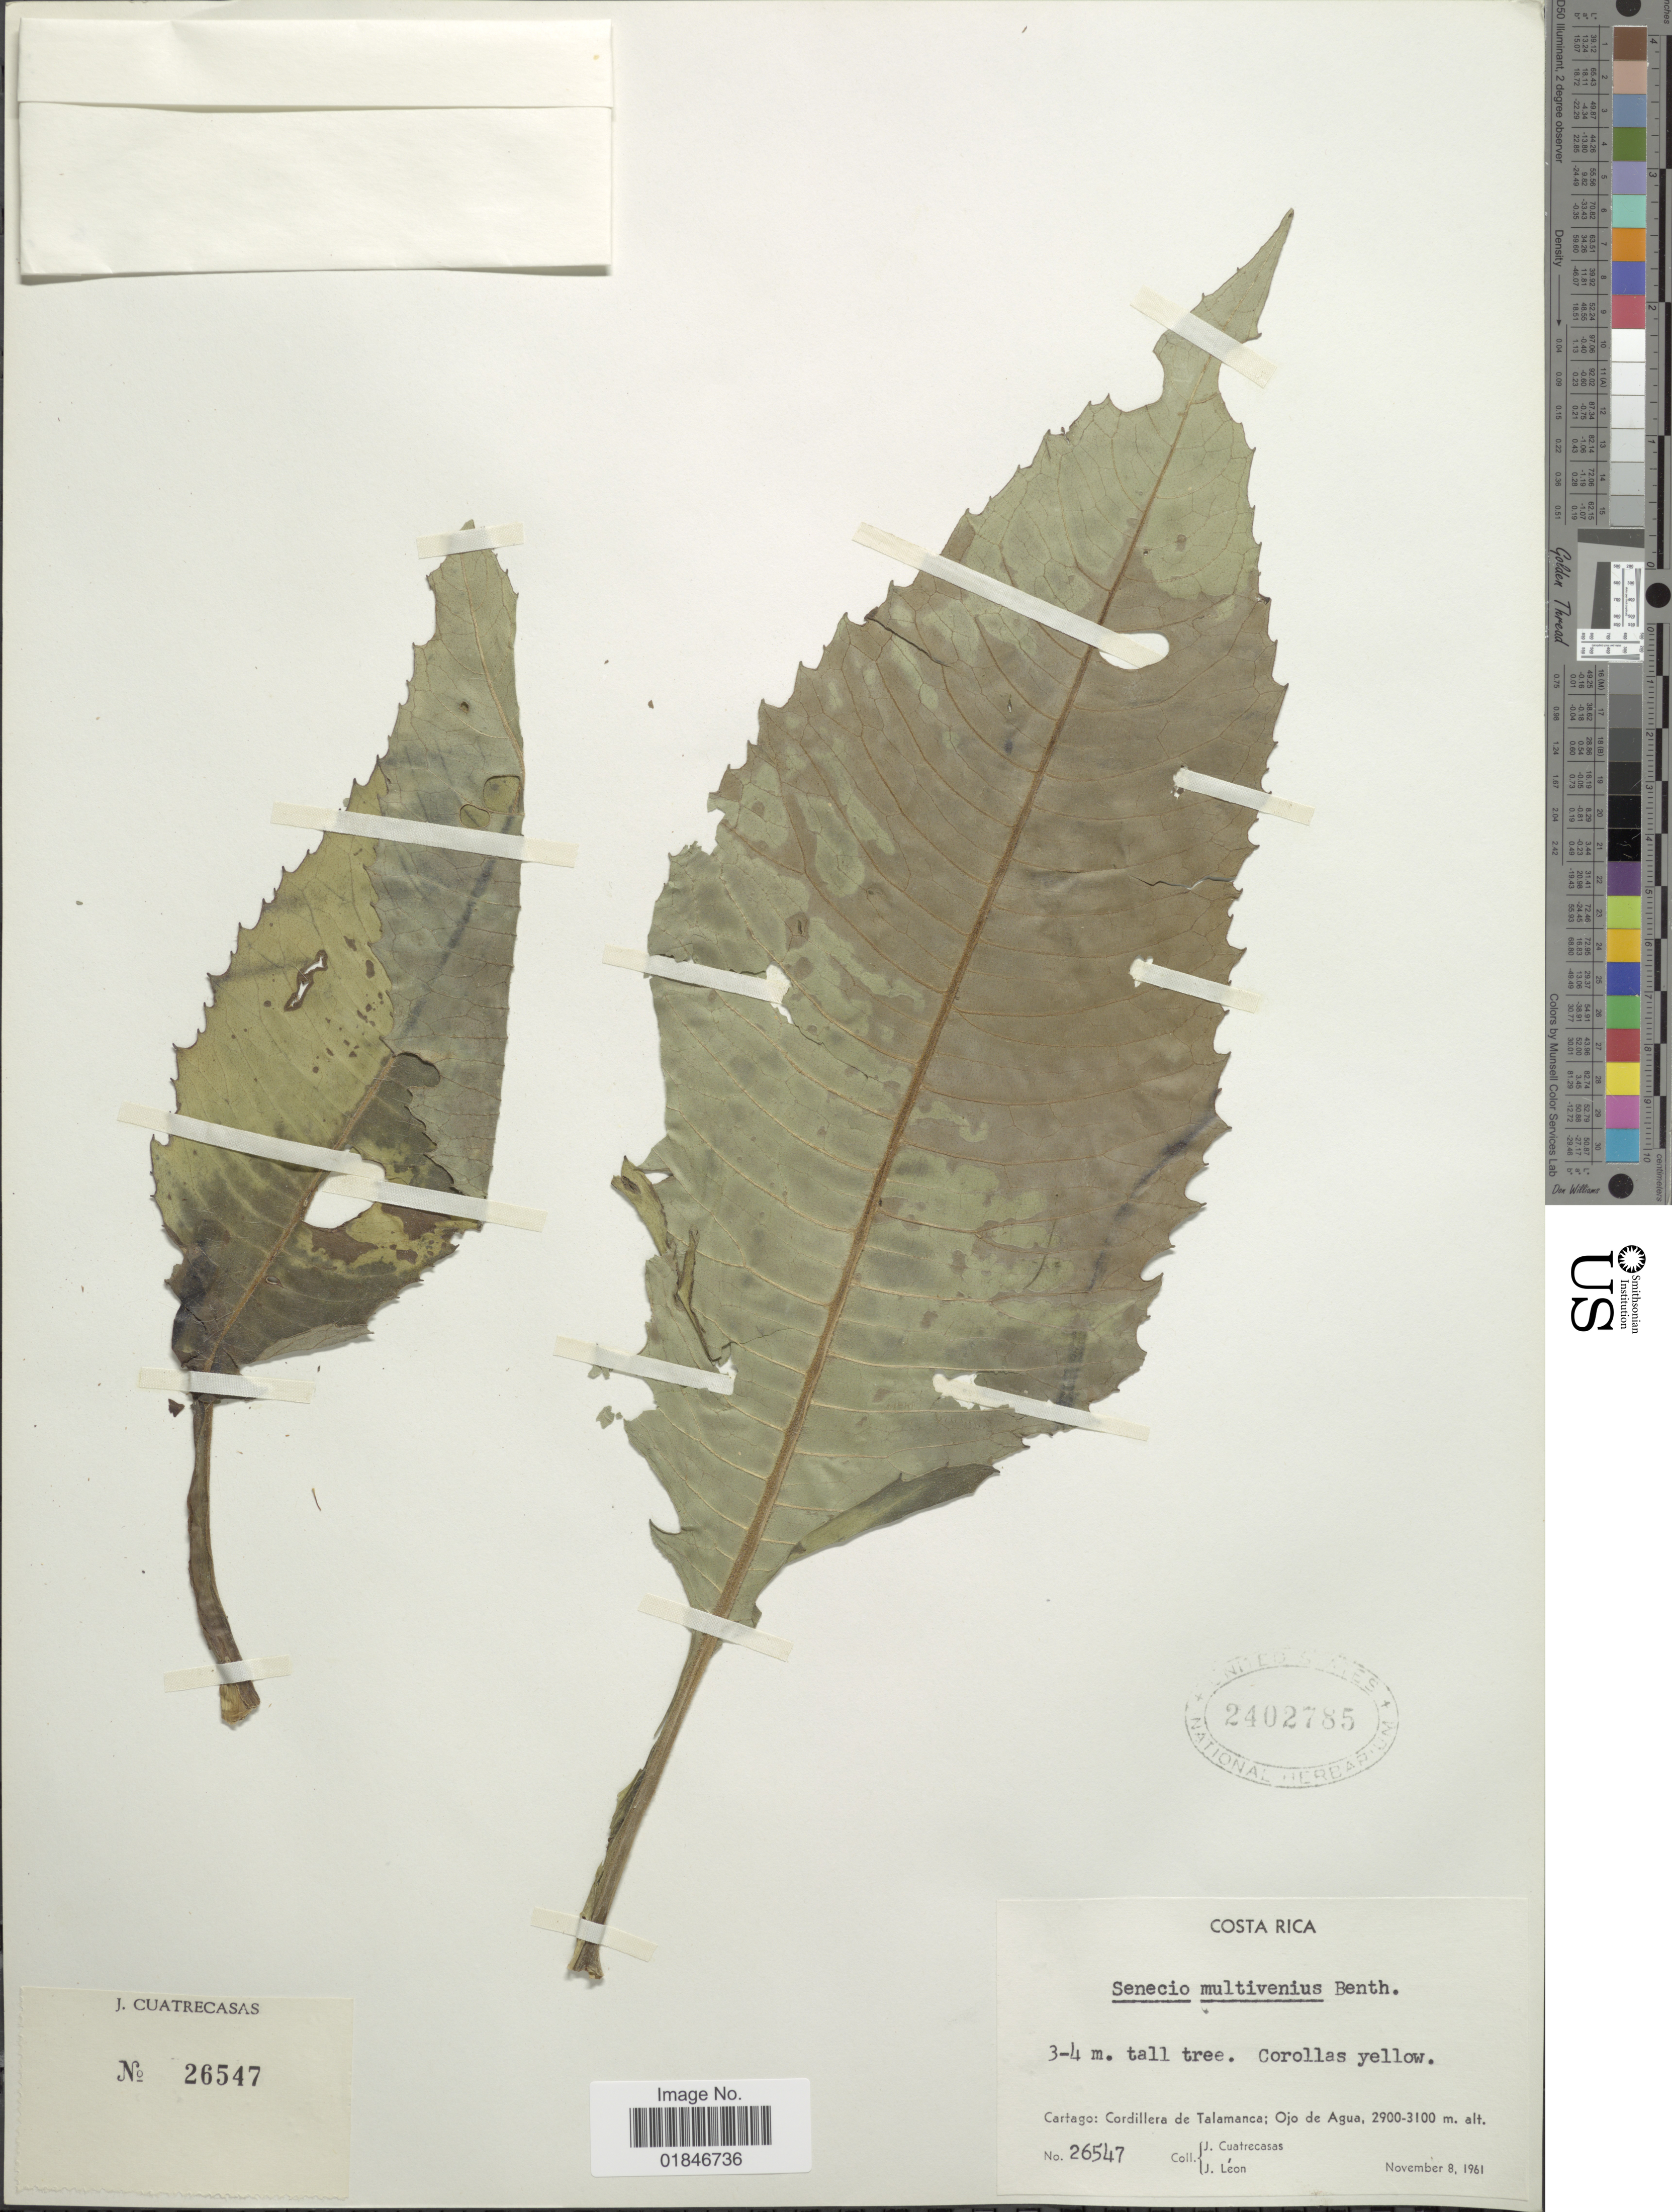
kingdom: Plantae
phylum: Tracheophyta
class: Magnoliopsida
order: Asterales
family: Asteraceae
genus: Jessea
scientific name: Jessea multivenia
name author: (Benth.) H. Rob. & Cuatrec.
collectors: J. Cuatrecasas & J. León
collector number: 26547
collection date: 1961-11-08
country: Costa Rica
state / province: Cartago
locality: Cartago: Cordillera de Talamanca; Ojo de Agua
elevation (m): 2900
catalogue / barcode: US 2402785